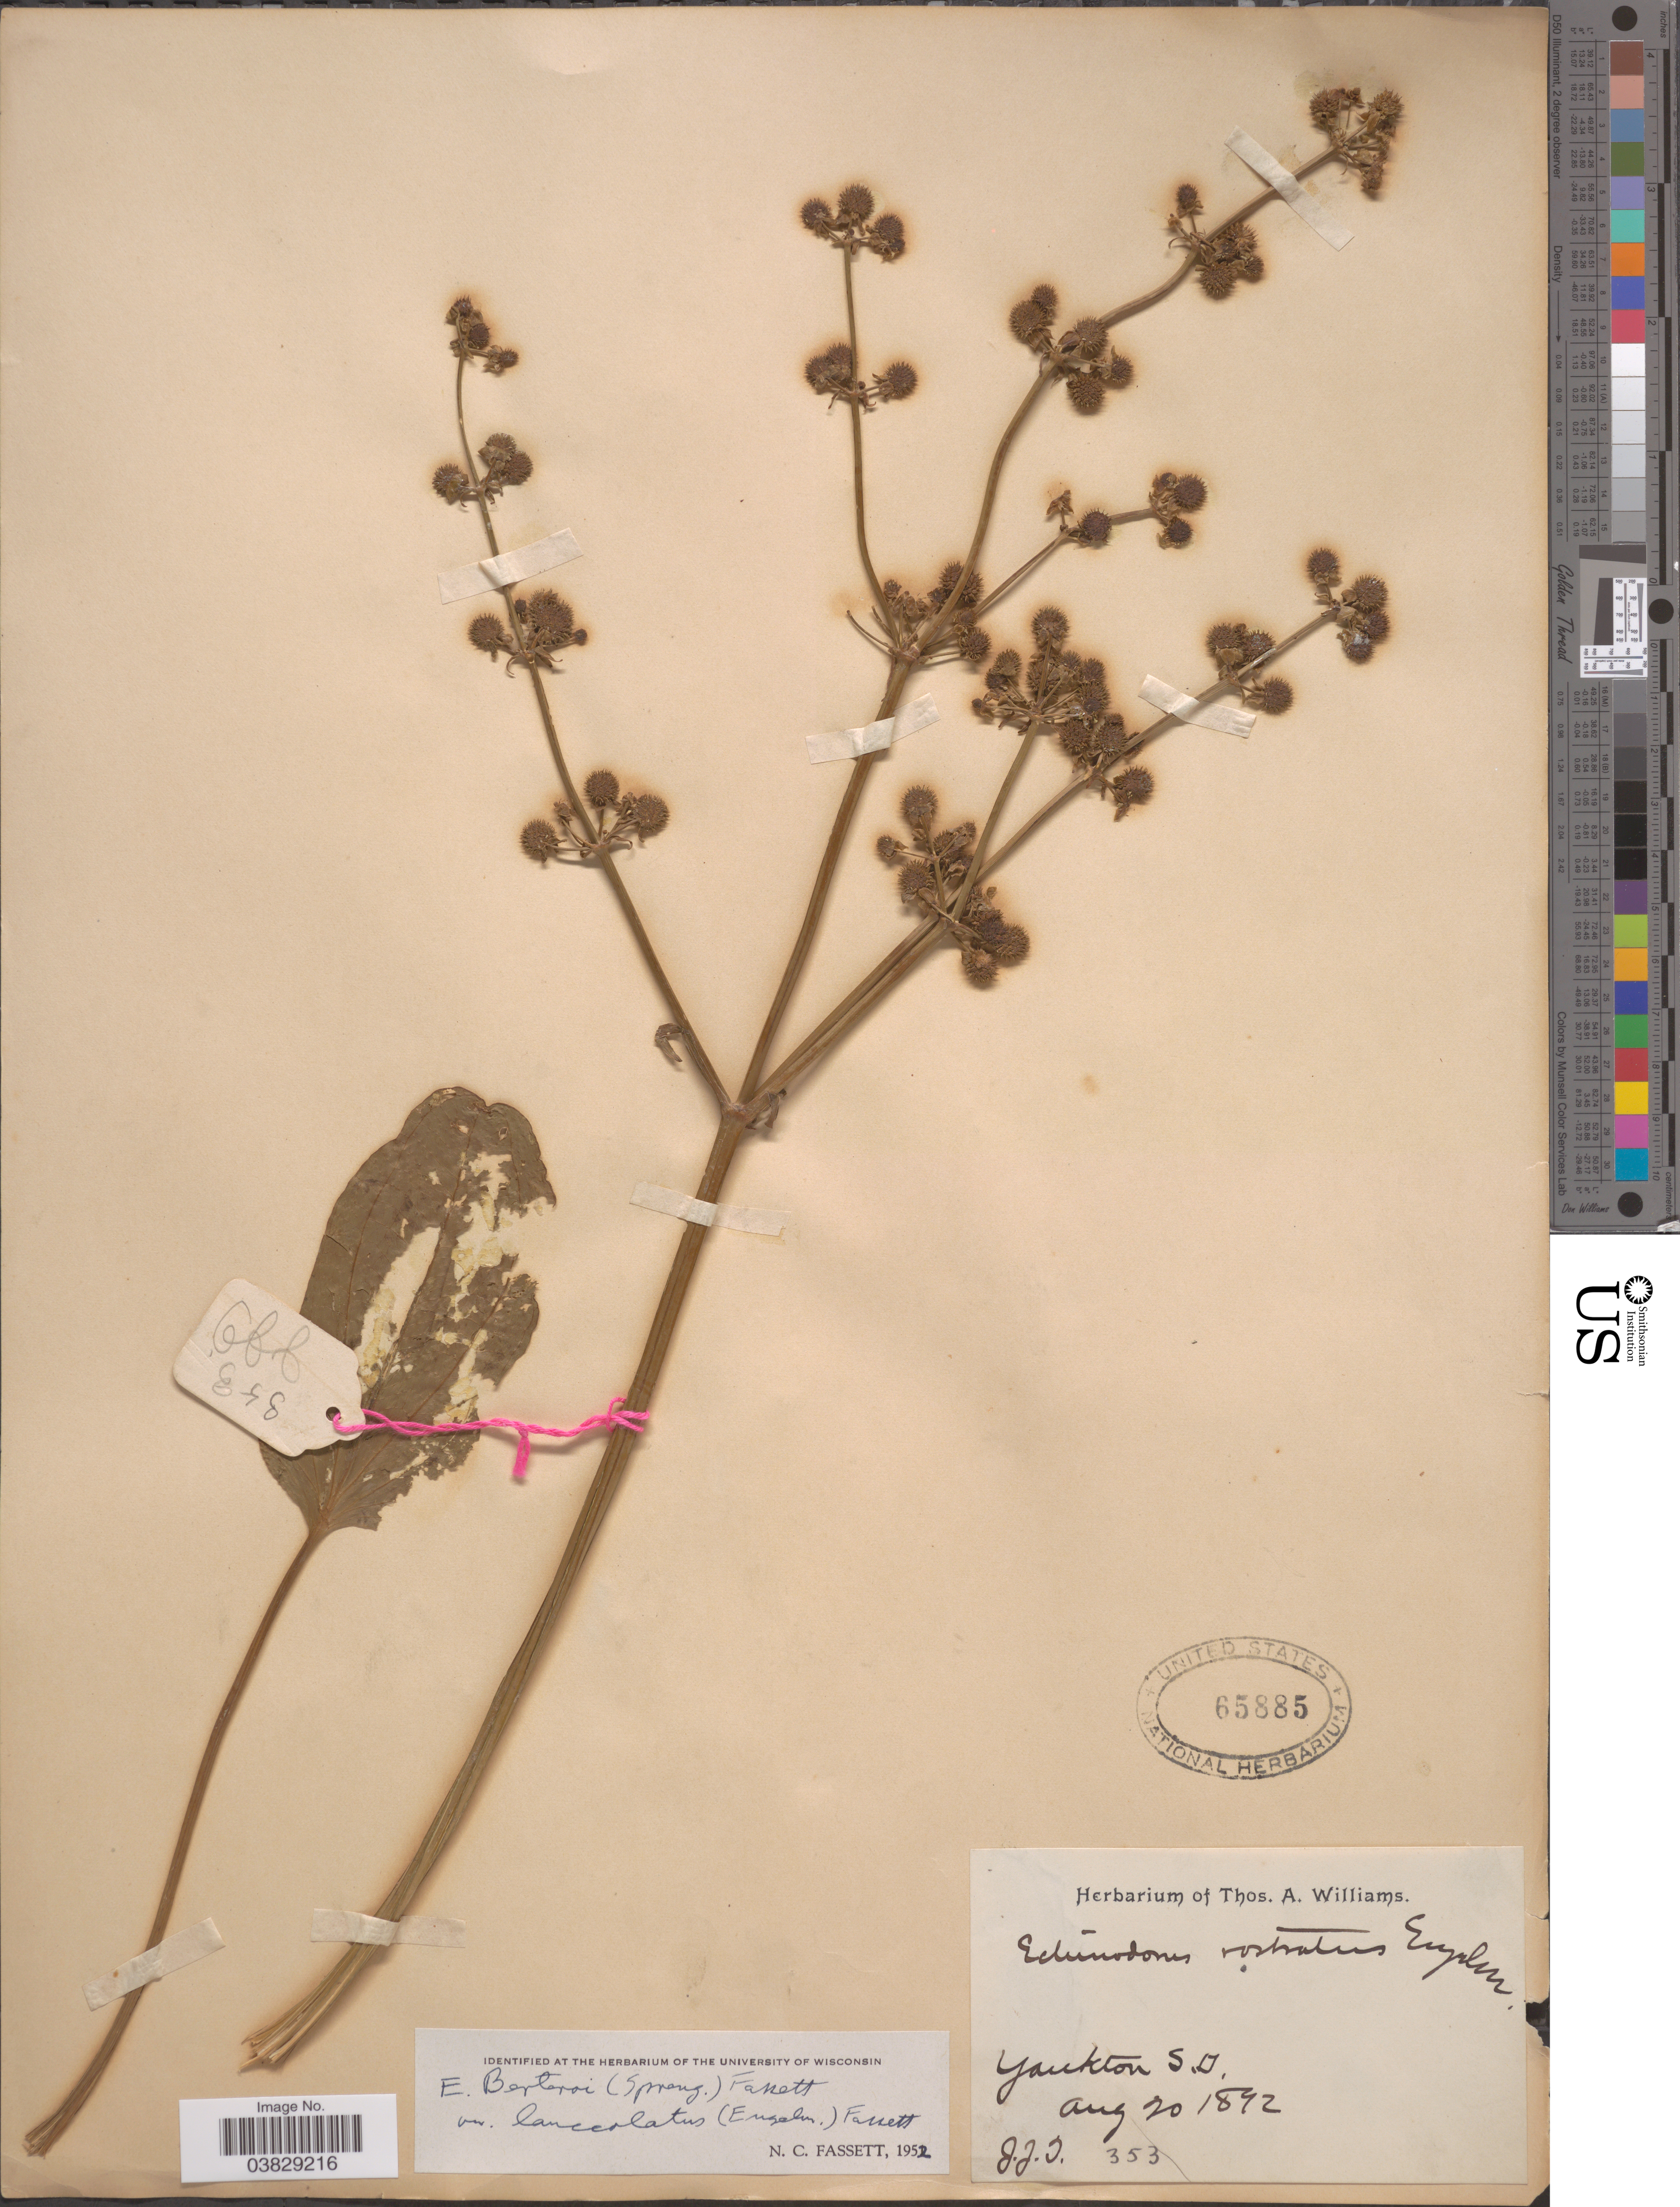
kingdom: Plantae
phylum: Tracheophyta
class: Liliopsida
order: Alismatales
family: Alismataceae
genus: Echinodorus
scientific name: Echinodorus berteroi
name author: (Spreng.) Fassett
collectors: J. J. T.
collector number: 353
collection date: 1892-08-20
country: United States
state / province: South Dakota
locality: Yankton.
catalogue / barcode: US 65885